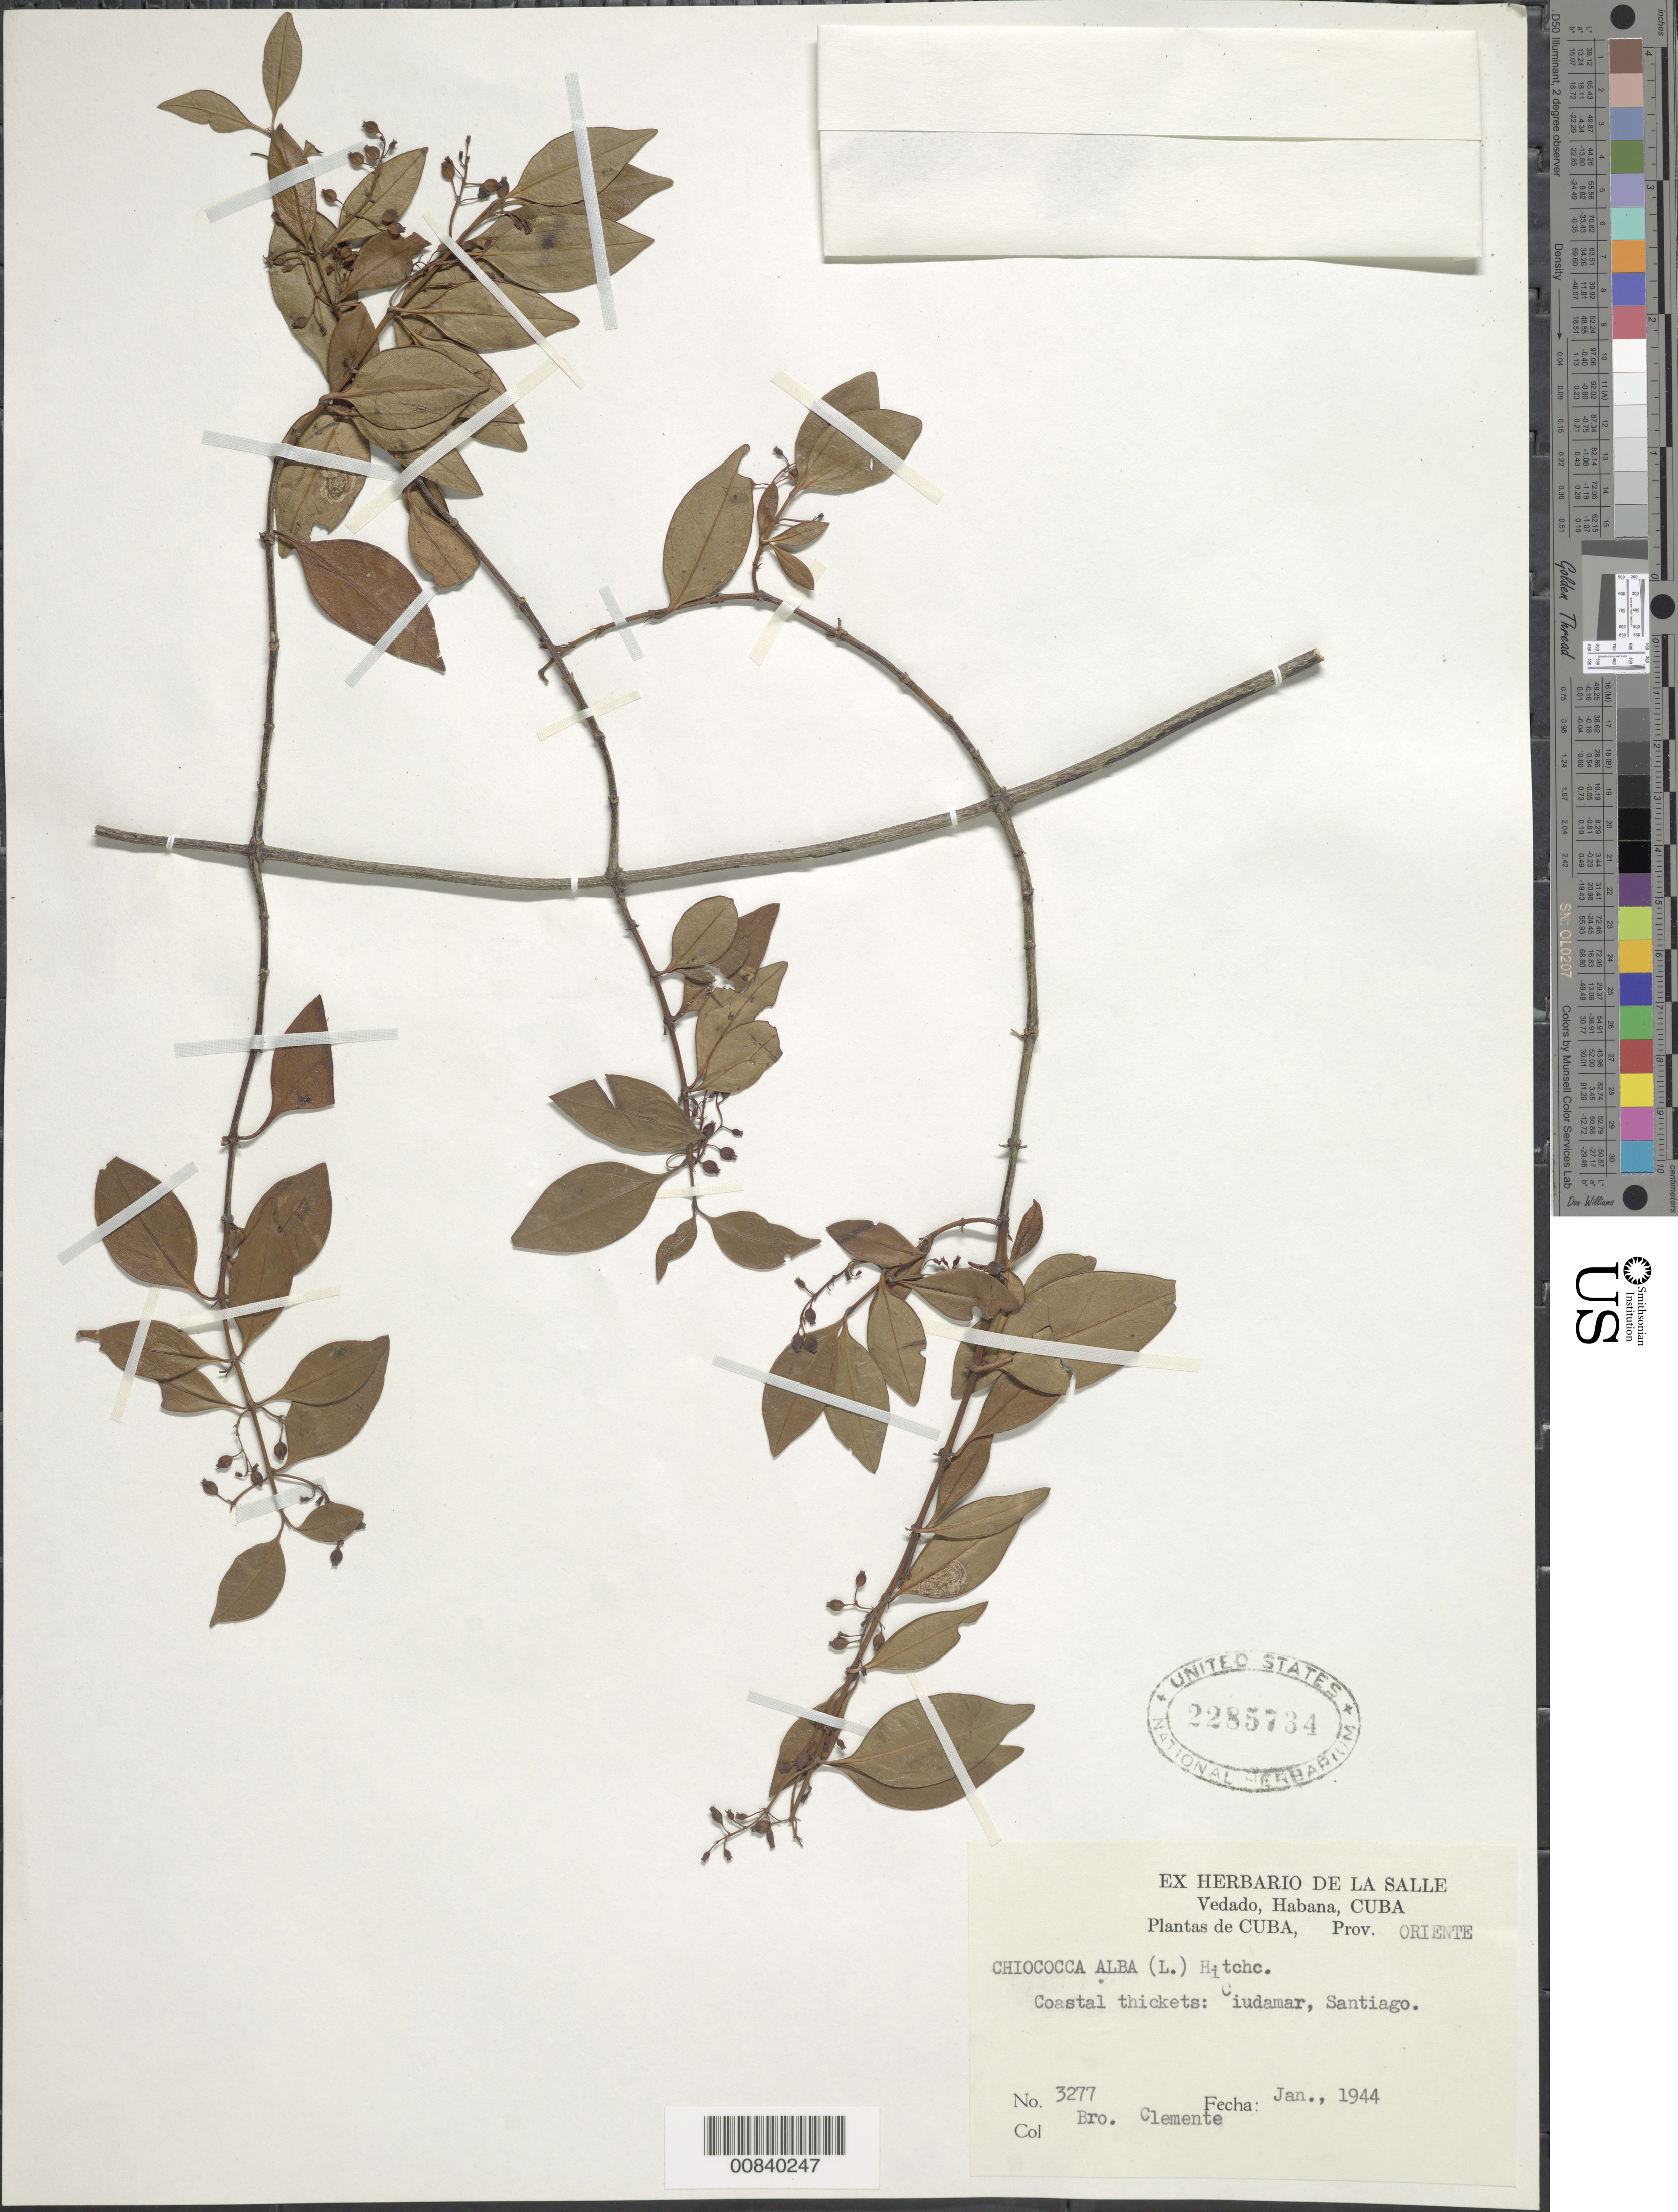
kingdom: Plantae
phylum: Tracheophyta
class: Magnoliopsida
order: Gentianales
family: Rubiaceae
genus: Chiococca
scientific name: Chiococca alba subsp. alba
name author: (L.) Hitchc.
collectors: Bro. Clemente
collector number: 3277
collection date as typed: Jan 1944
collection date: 1944-01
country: Cuba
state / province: Oriente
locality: Ciudamar, Santiago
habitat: Coastal thickets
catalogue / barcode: US 2285734